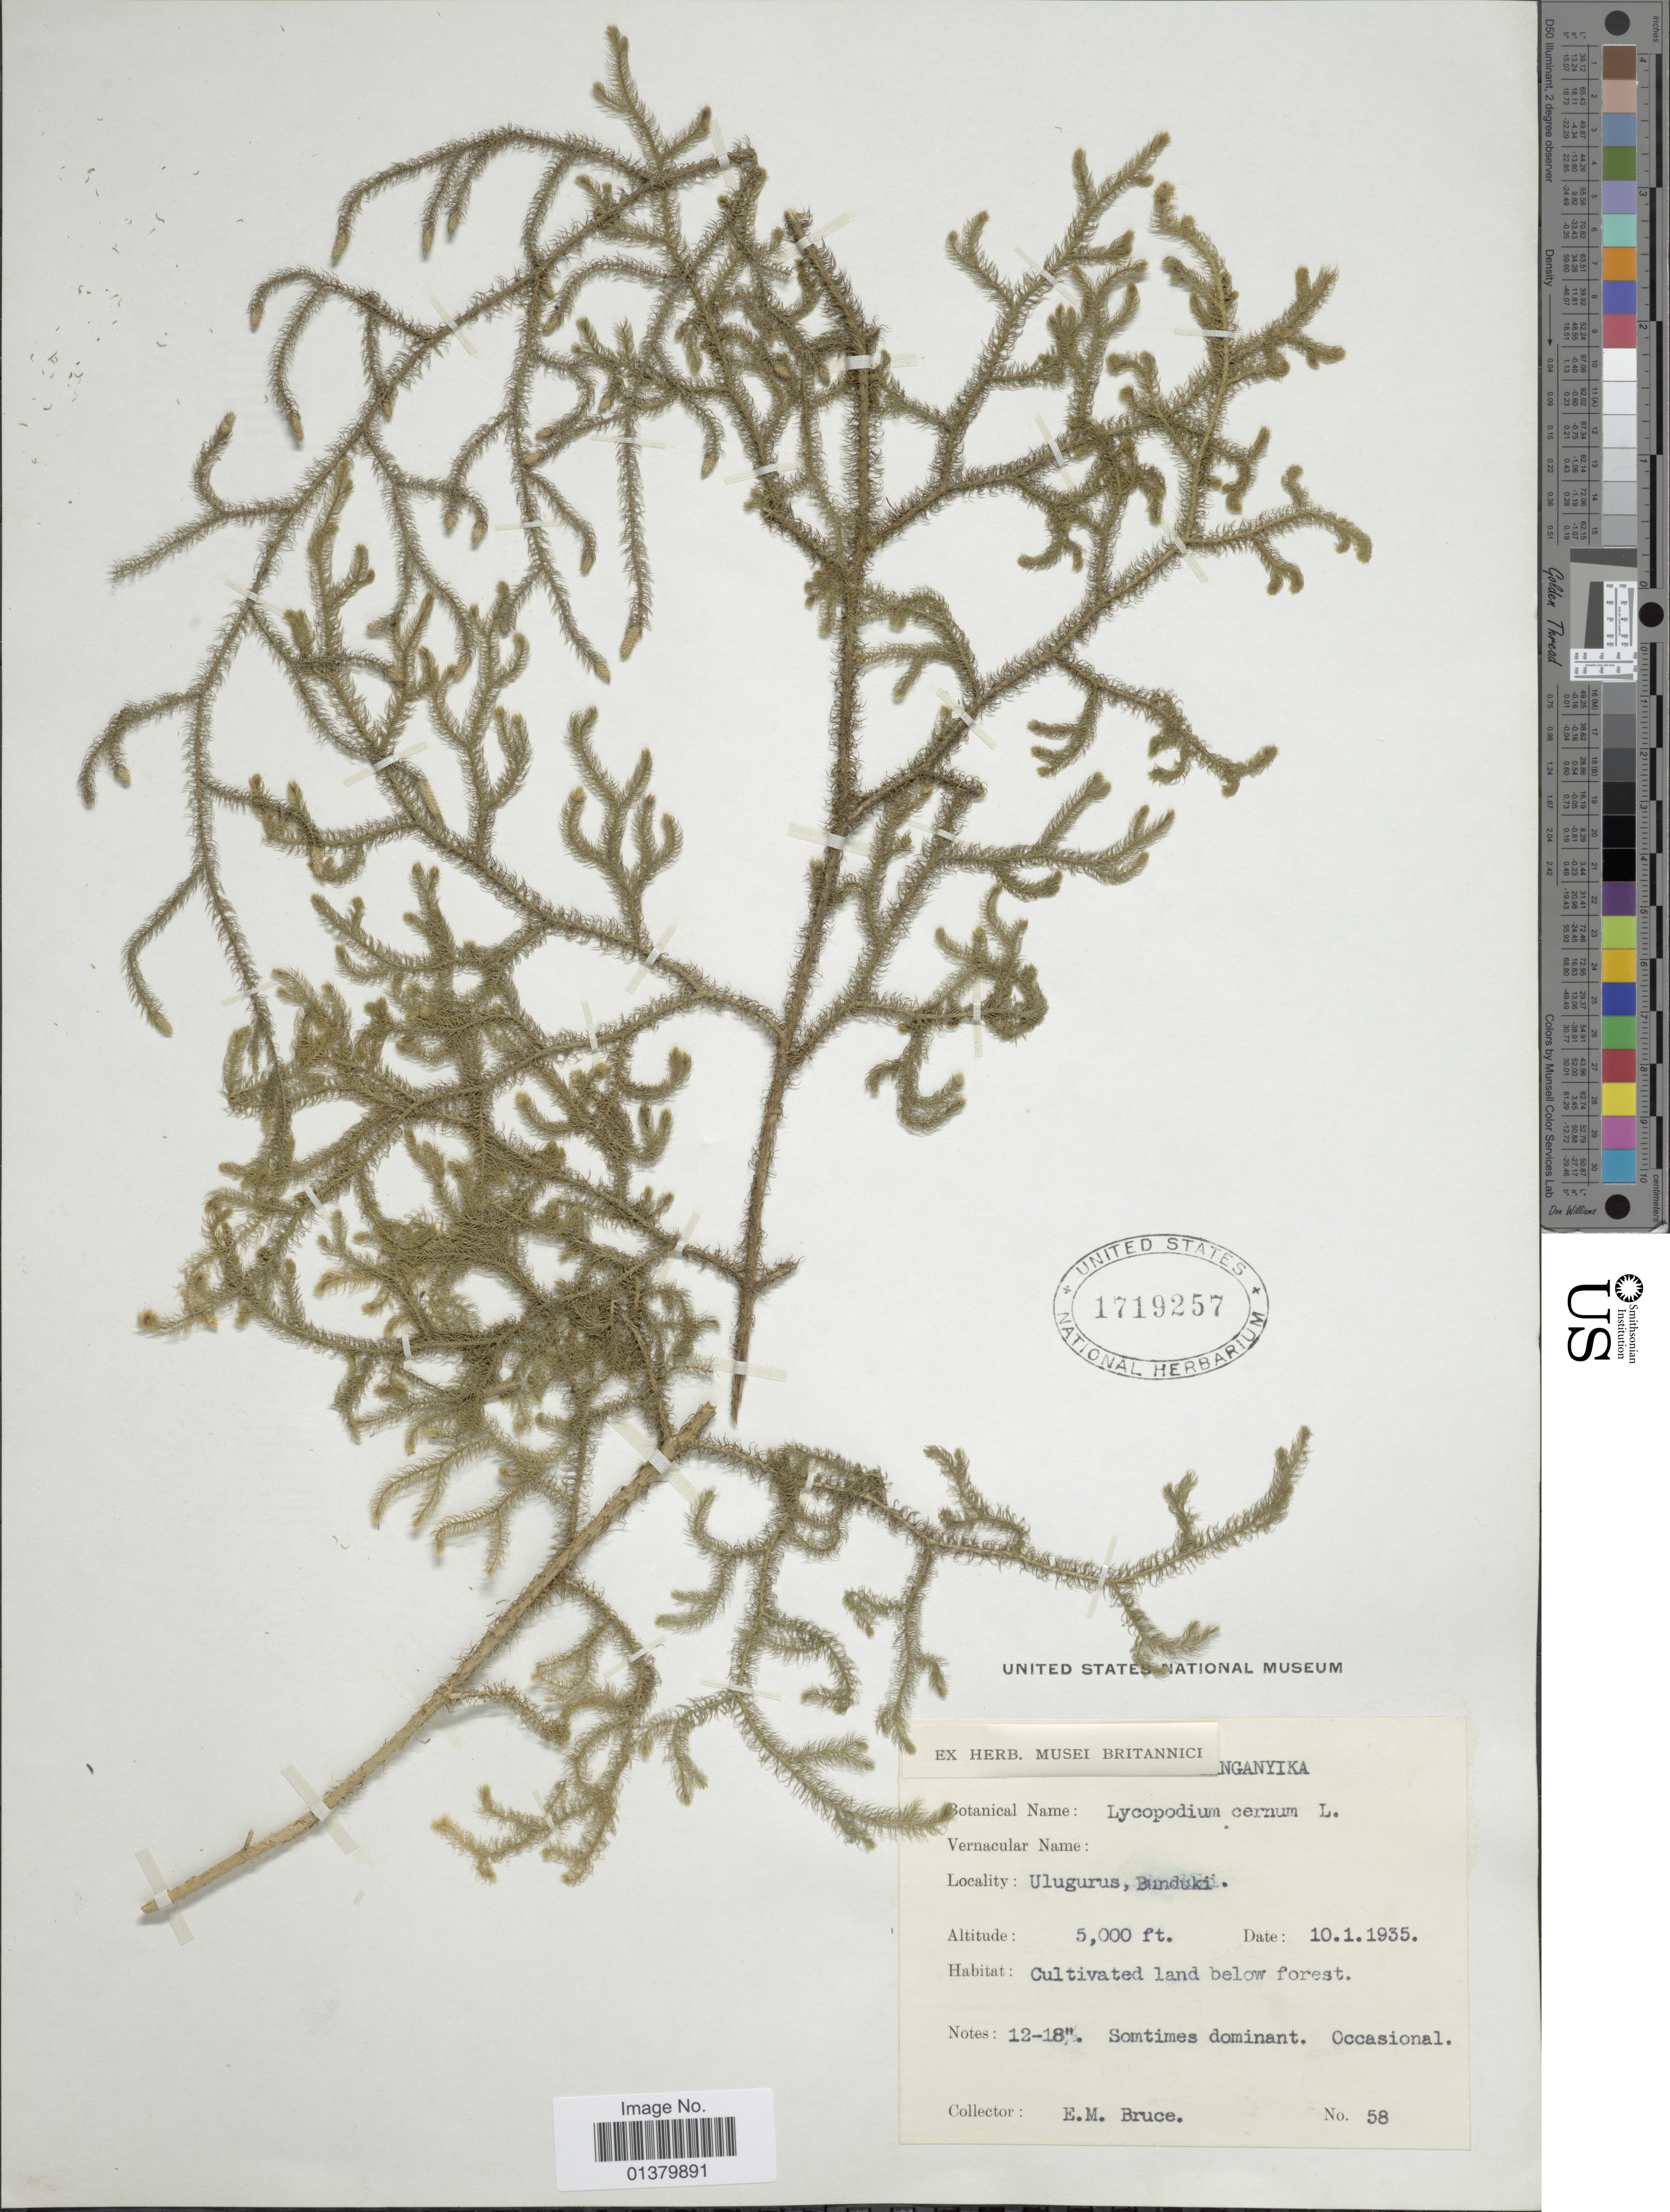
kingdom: Plantae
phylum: Tracheophyta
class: Lycopodiopsida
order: Lycopodiales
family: Lycopodiaceae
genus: Palhinhaea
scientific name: Palhinhaea cernua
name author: (L.) Vasc. & Franco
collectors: E. Bruce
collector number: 58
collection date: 1935-01-10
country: Tanzania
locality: Ulugurus, Bunduki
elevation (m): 1524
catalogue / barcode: US 1719257